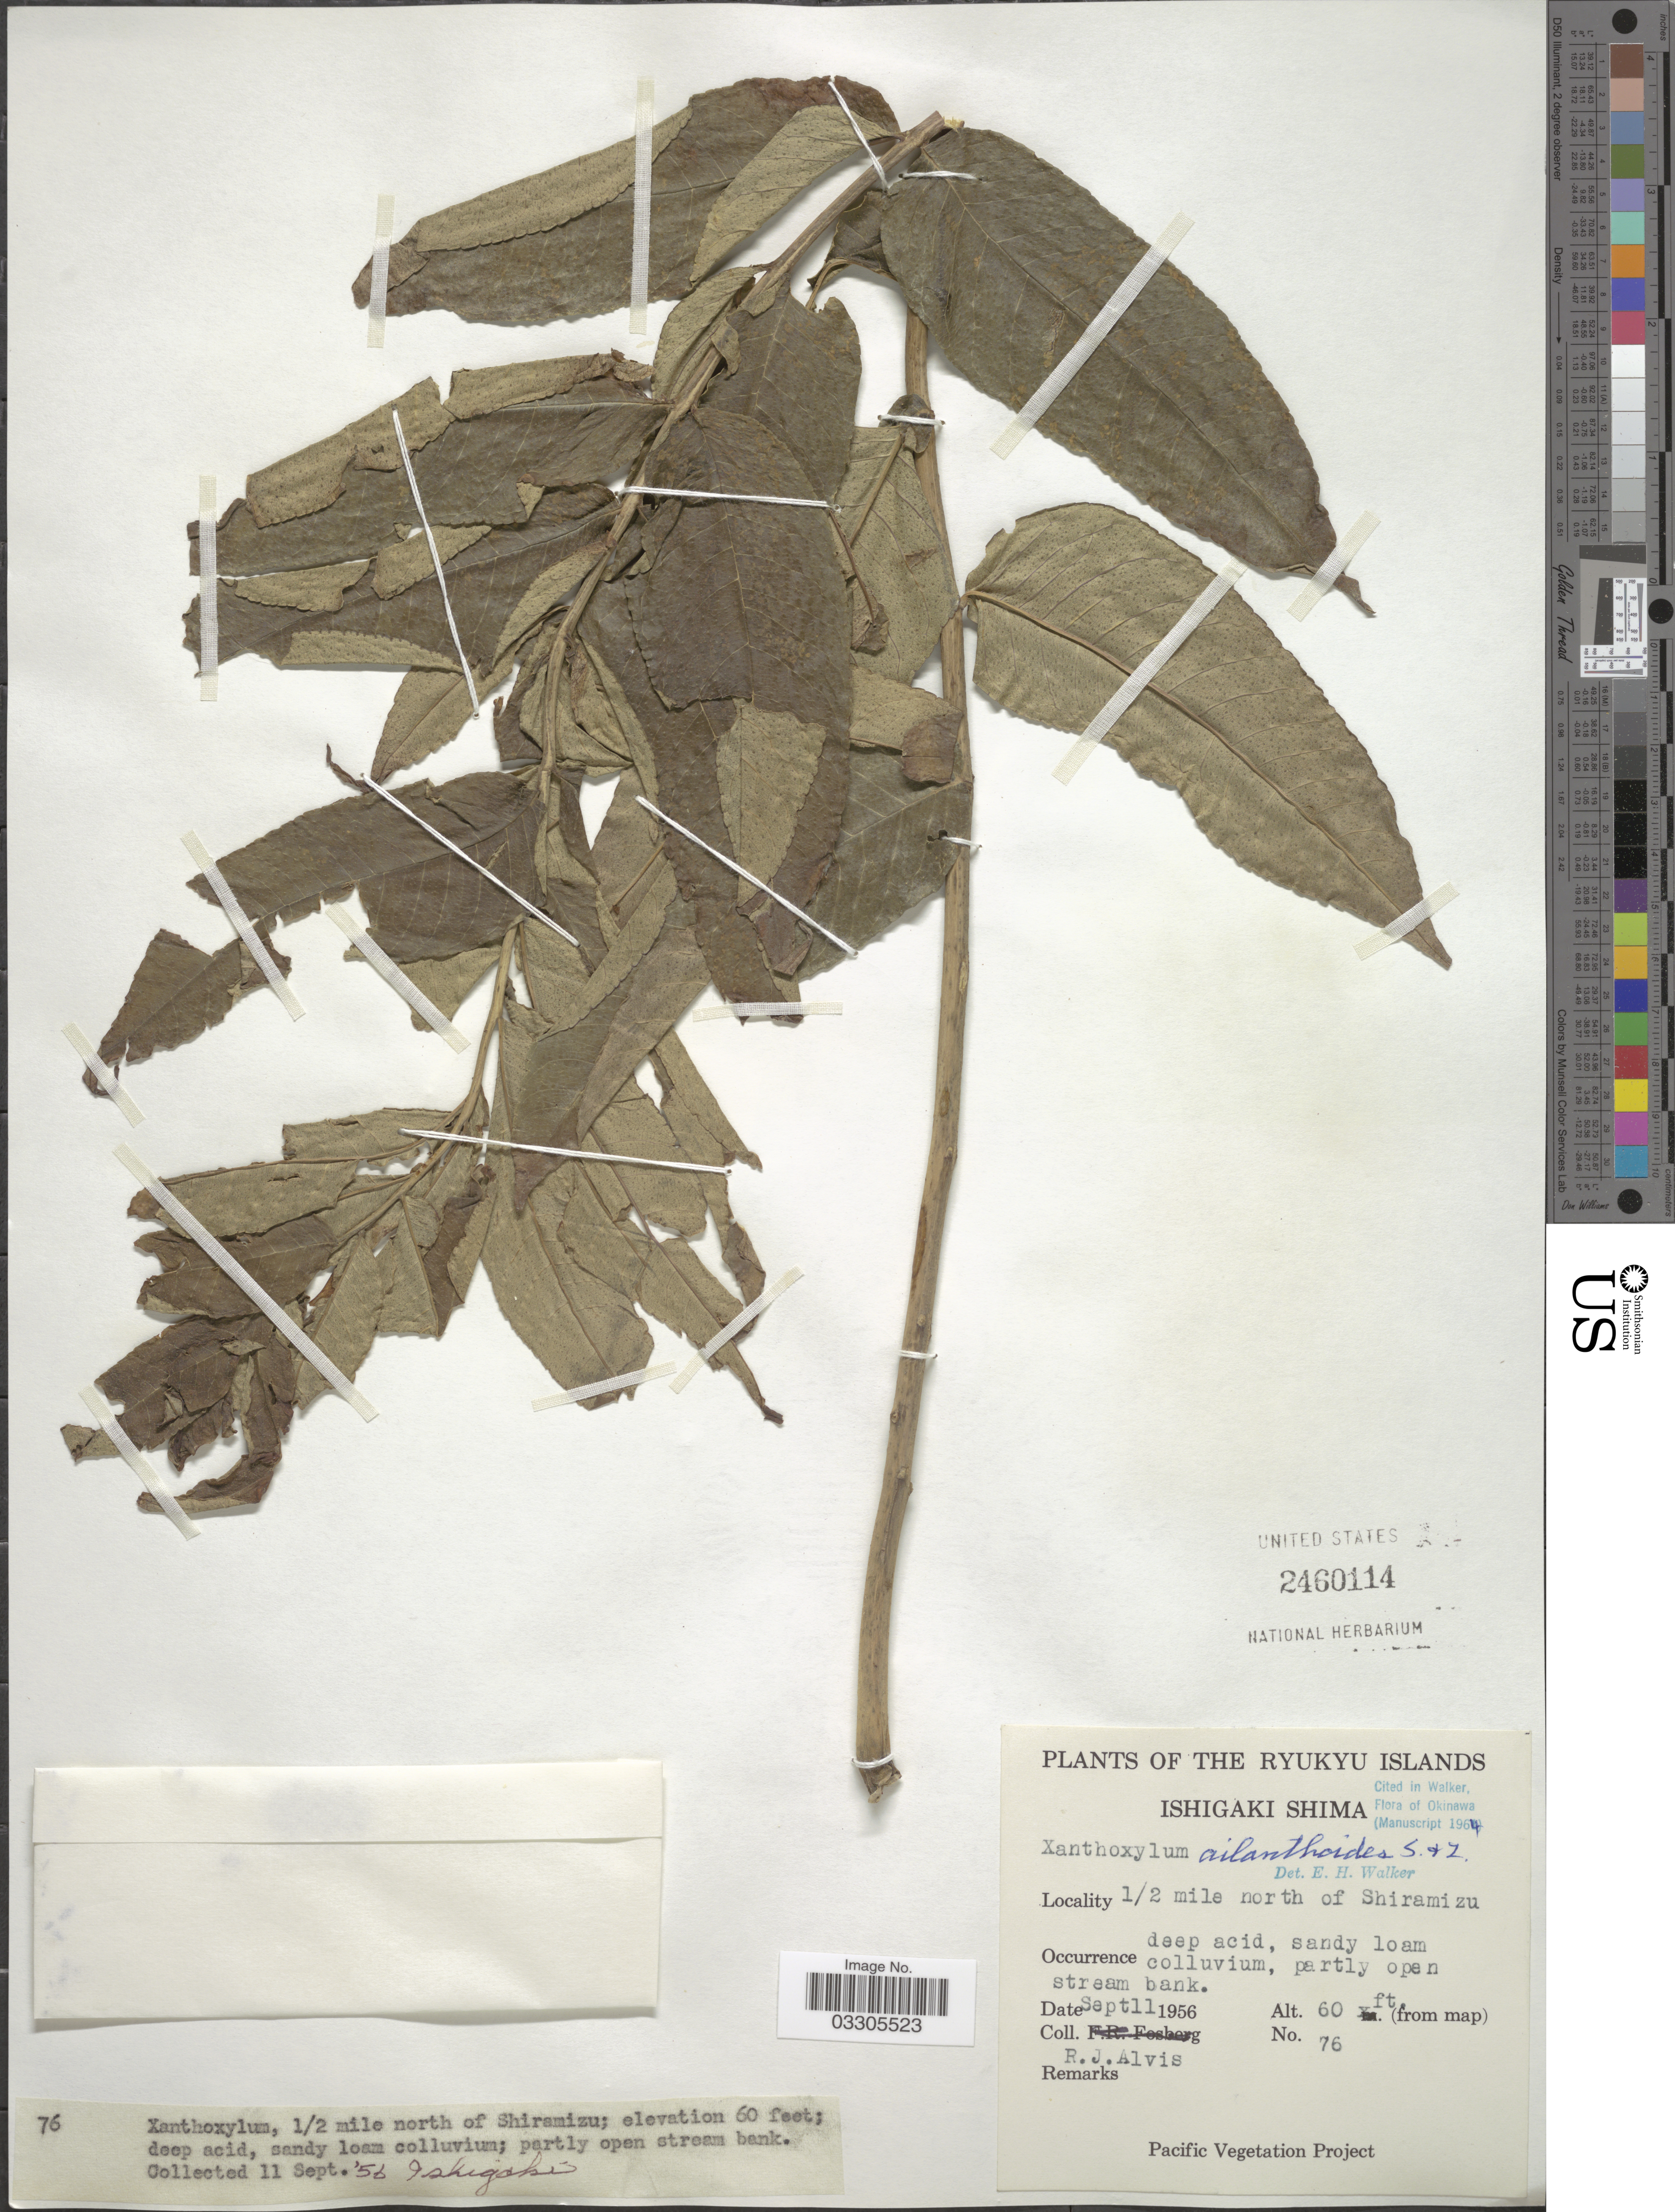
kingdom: Plantae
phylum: Tracheophyta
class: Magnoliopsida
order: Sapindales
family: Rutaceae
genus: Zanthoxylum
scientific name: Zanthoxylum ailanthoides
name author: Siebold & Zucc.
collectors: R. Alvis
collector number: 76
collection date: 1956-09-11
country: Japan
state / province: Okinawa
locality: The Ryukyu Islands, Ishigaki Shima, ½ mile north of Shiramizu.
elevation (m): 18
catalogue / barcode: US 2460114